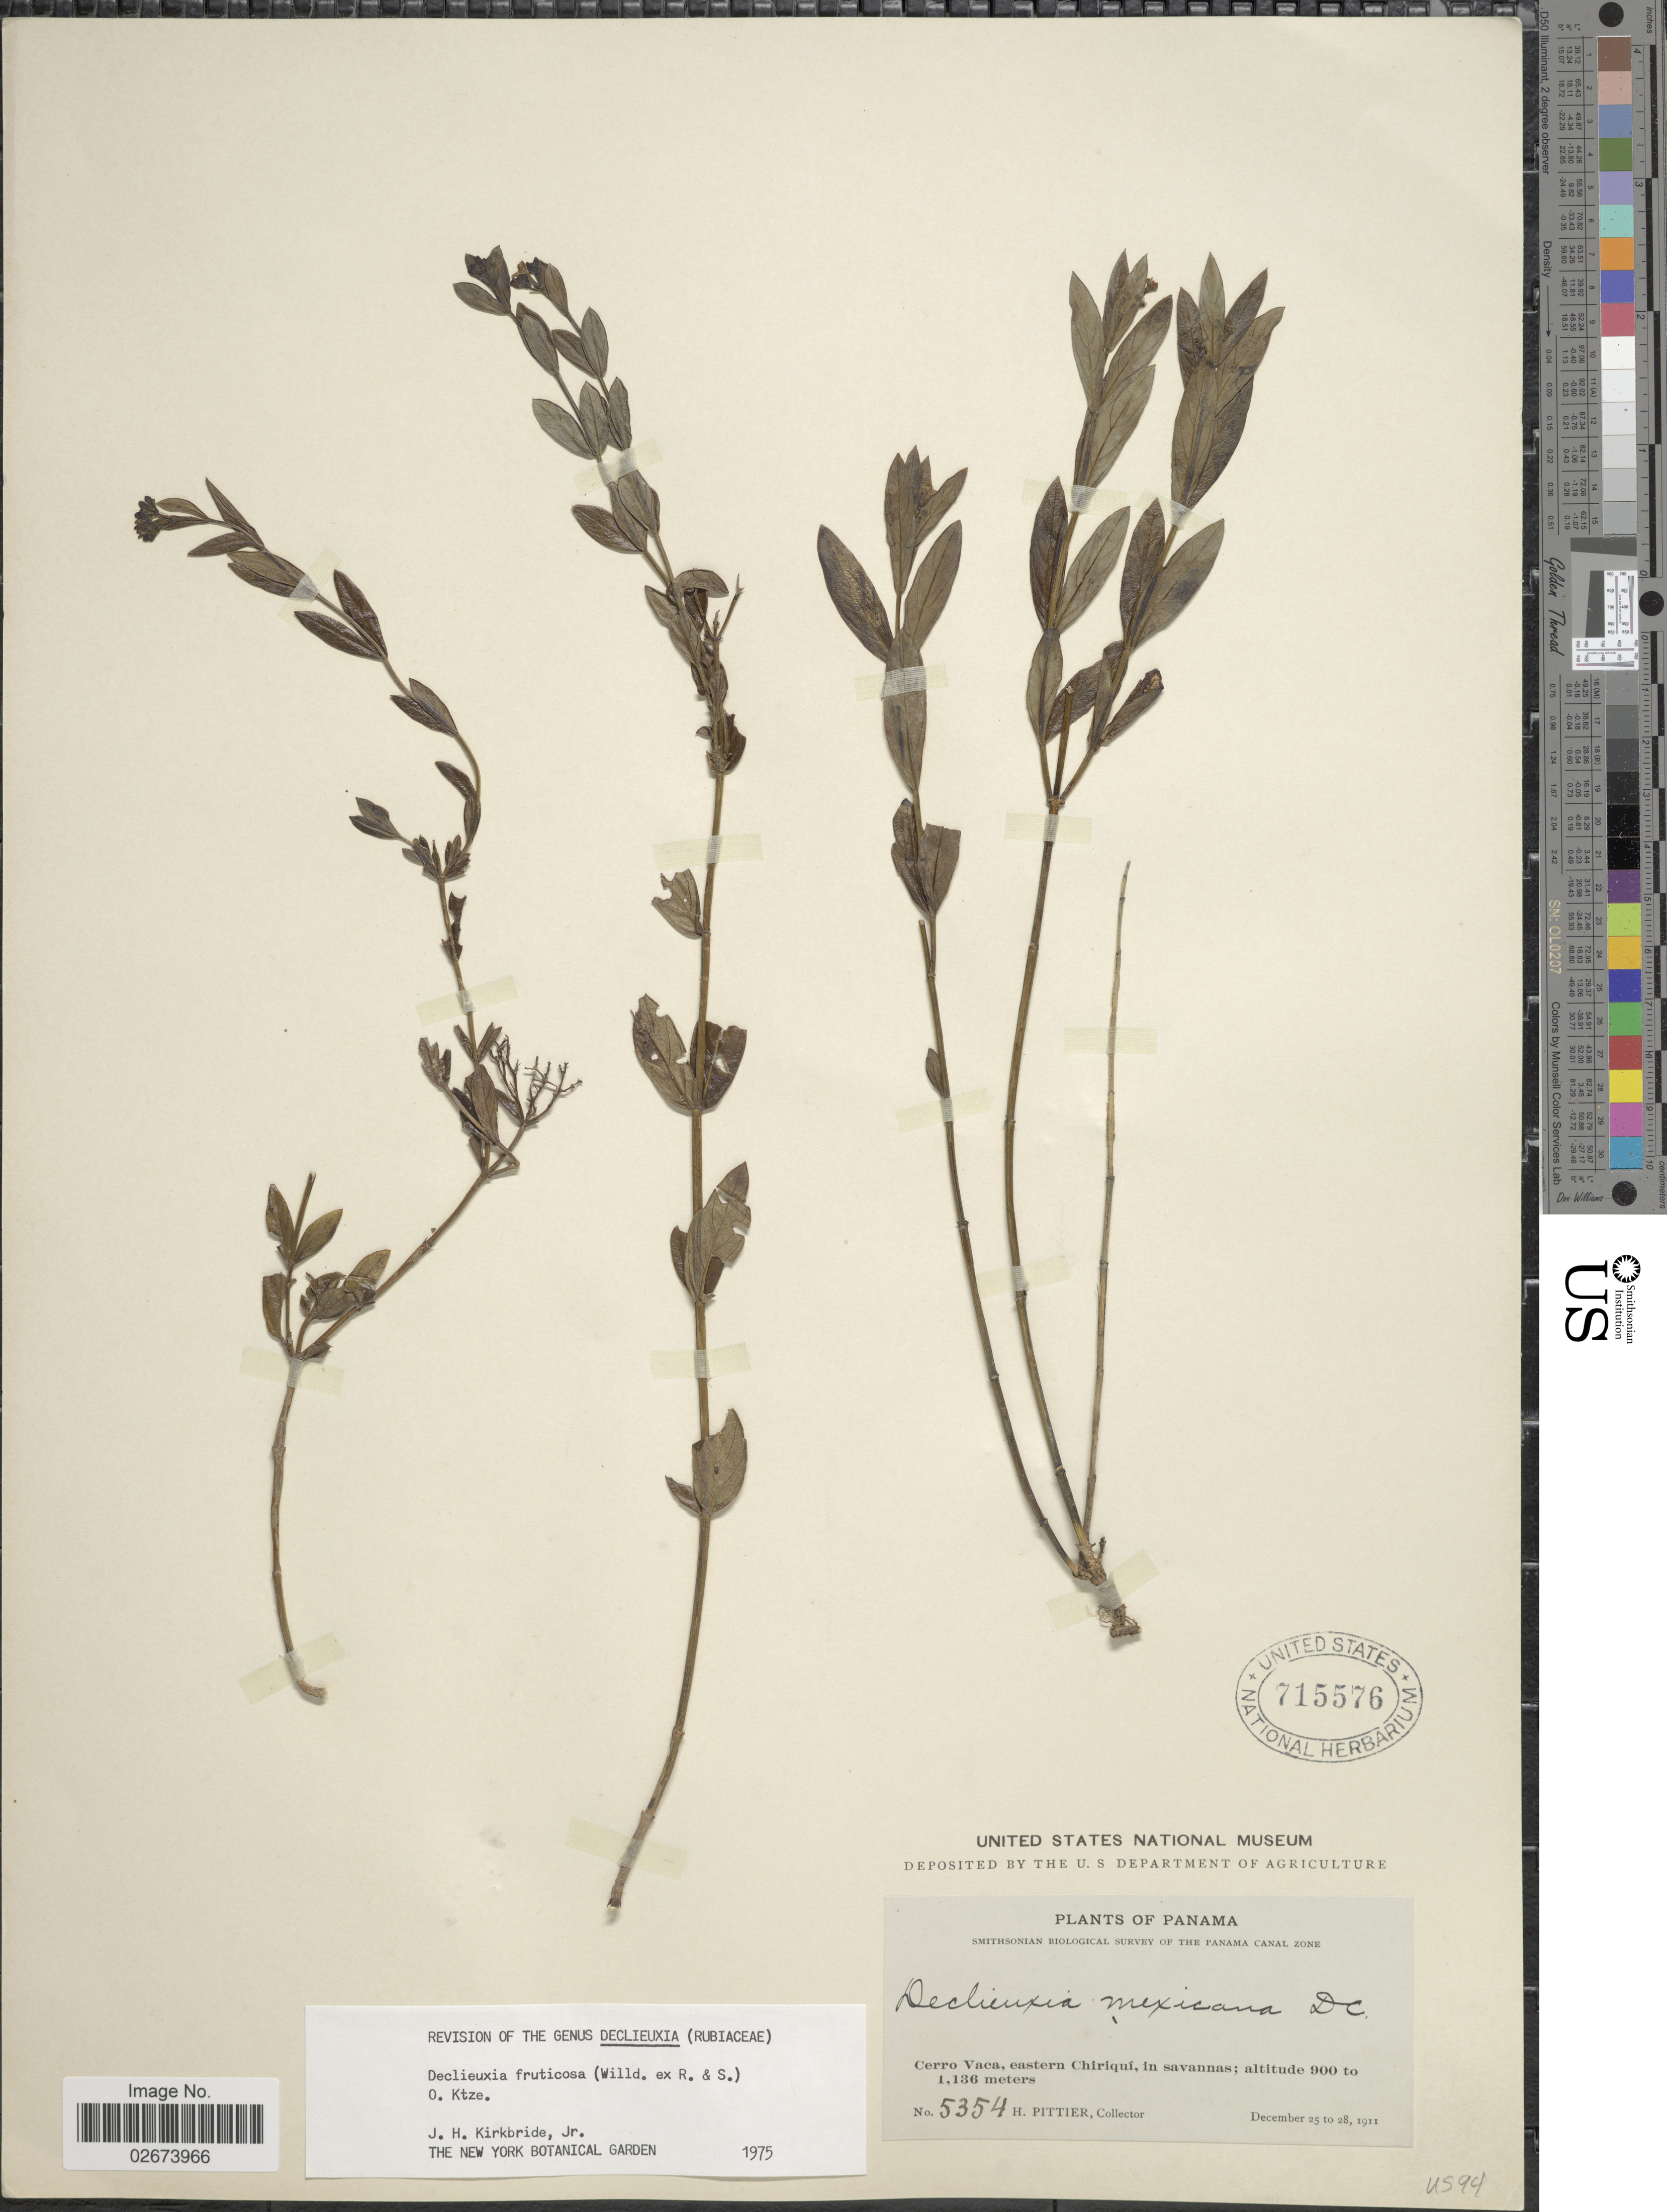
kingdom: Plantae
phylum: Tracheophyta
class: Magnoliopsida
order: Gentianales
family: Rubiaceae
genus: Declieuxia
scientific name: Declieuxia fruticosa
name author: (Willd. ex Roem. & Schult.) Kuntze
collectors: H. F. Pittier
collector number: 5354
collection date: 1911-12-25/1911-12-28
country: Panama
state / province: Chiriqui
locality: Panama Canal Zone. Cerro Vaca, eastern Chiriqui, in savannas.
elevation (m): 900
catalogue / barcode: US 715576